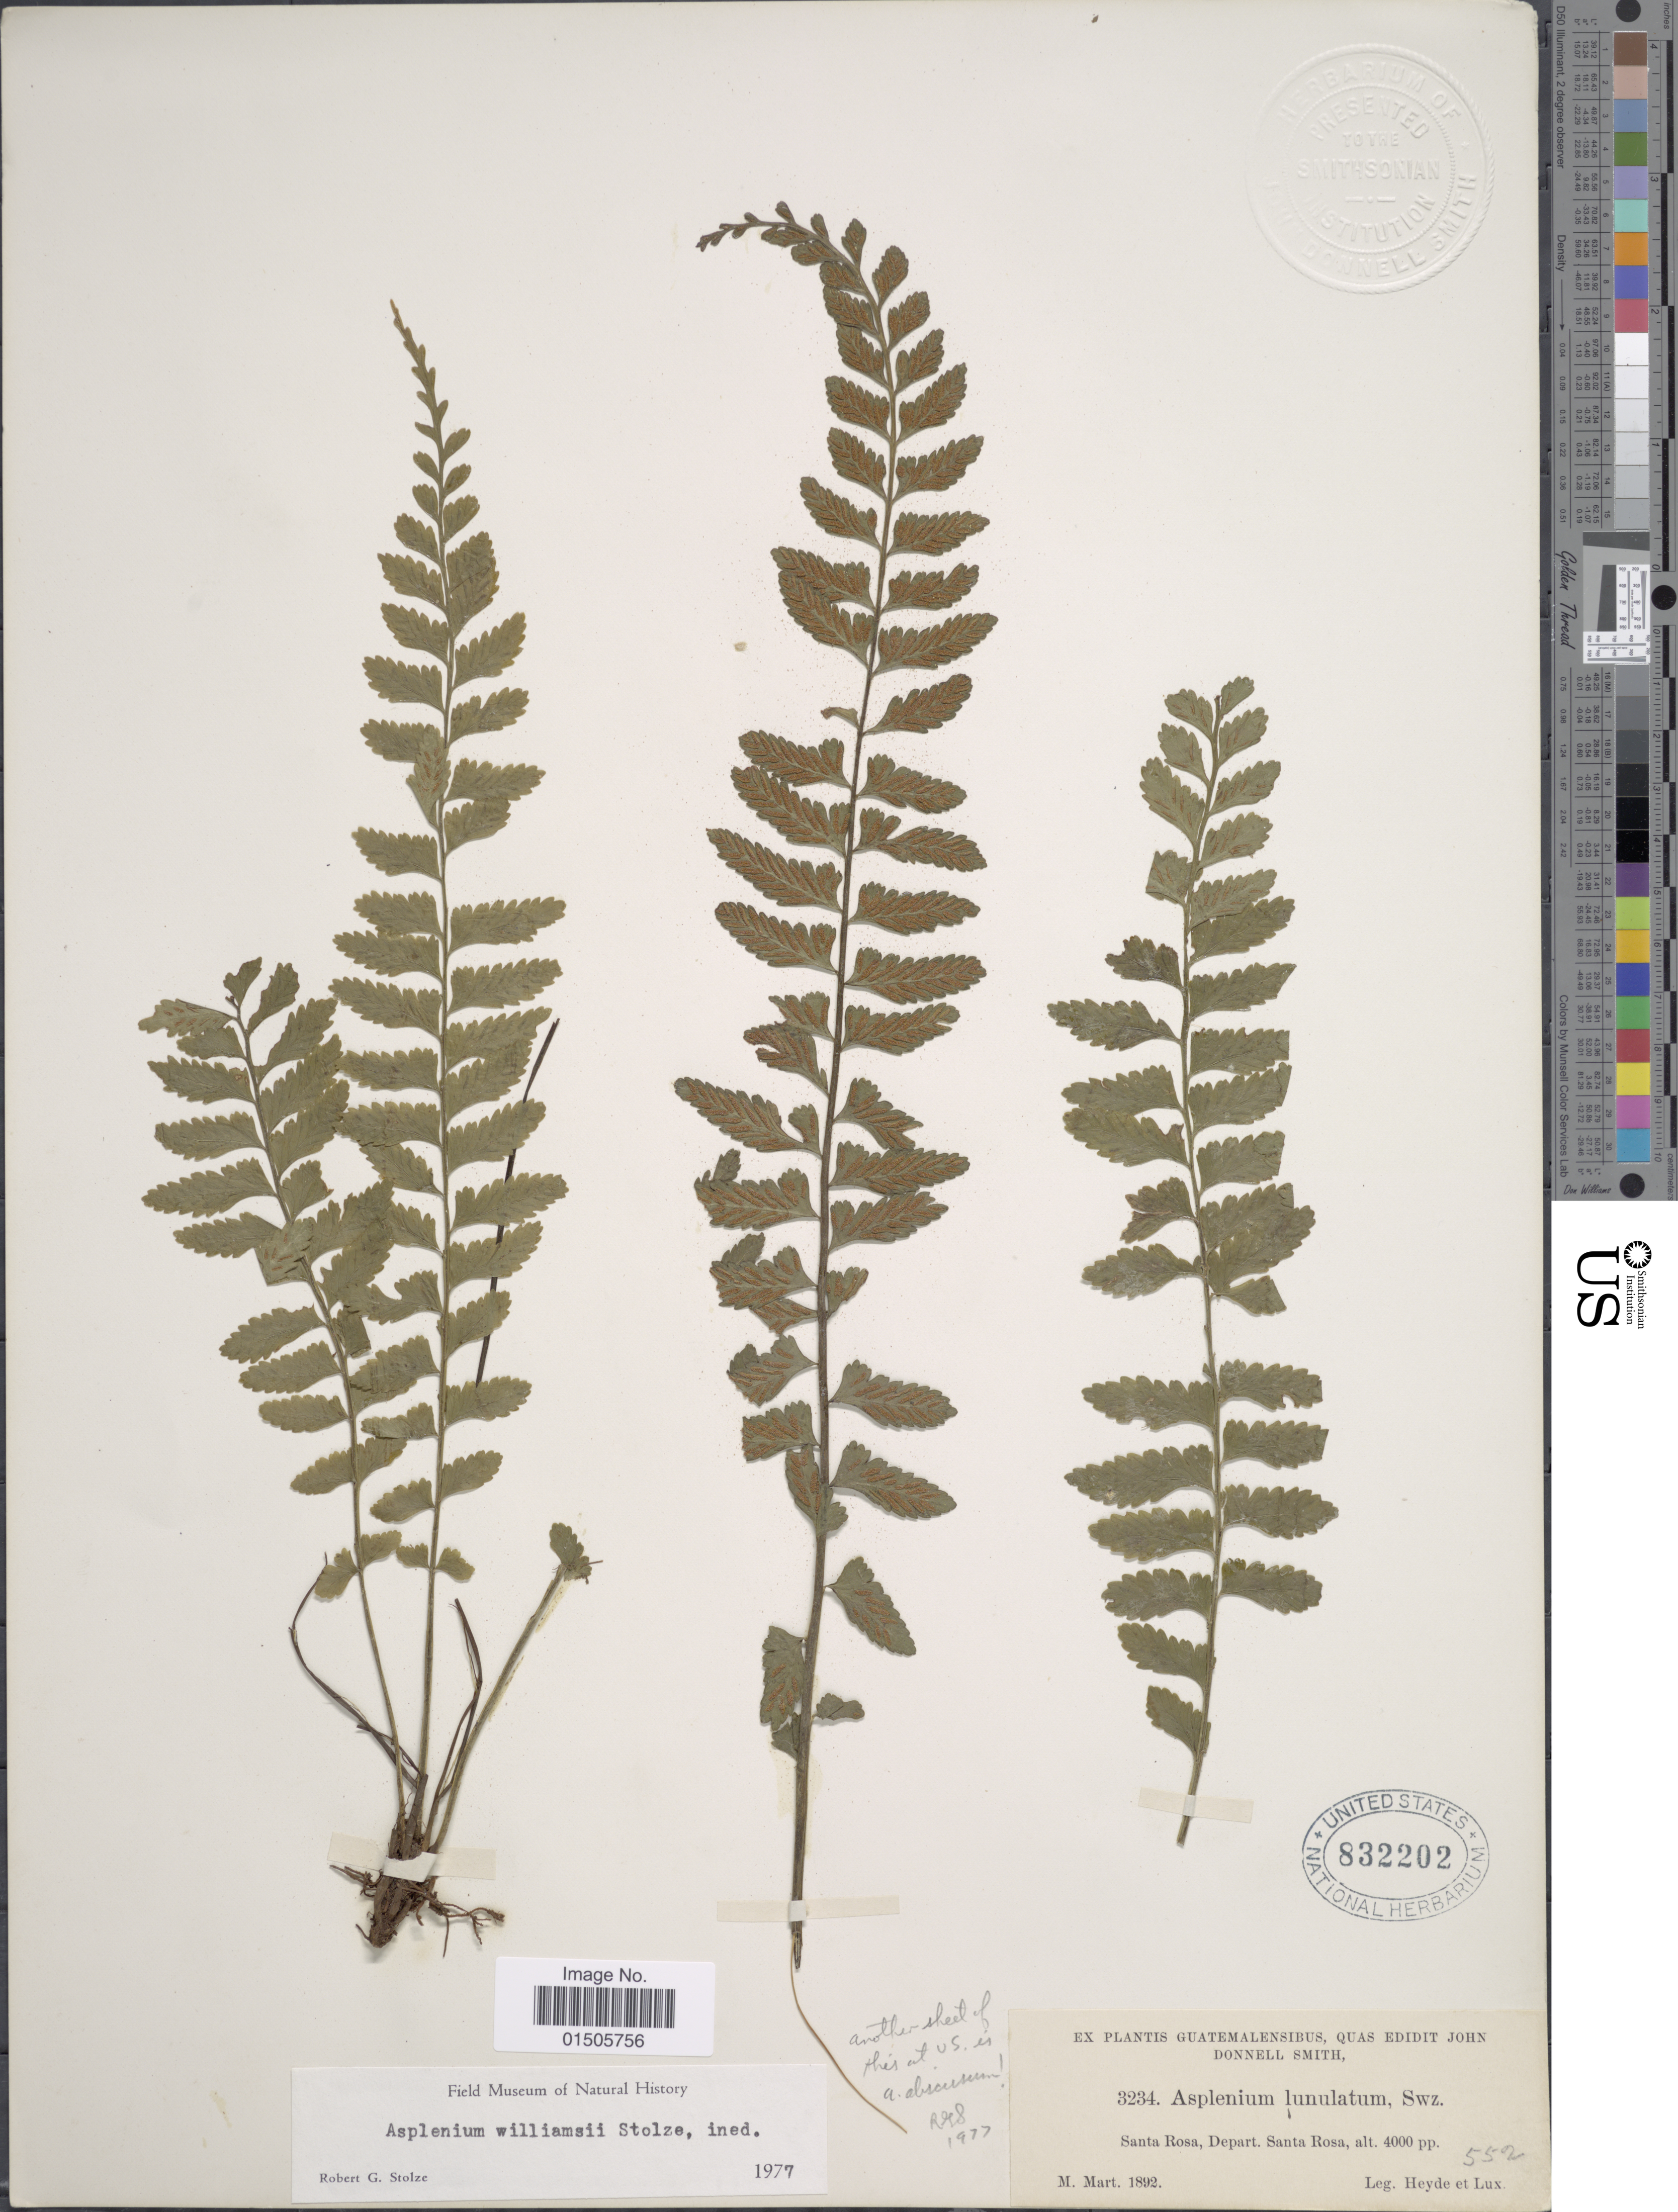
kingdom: Plantae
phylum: Tracheophyta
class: Polypodiopsida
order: Polypodiales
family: Aspleniaceae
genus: Asplenium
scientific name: Asplenium barbaense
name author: Hieron.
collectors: Heyde & Lux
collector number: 3234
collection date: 1892-03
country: Guatemala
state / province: Santa Rosa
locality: Depart. Santa Rosa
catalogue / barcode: US 832202